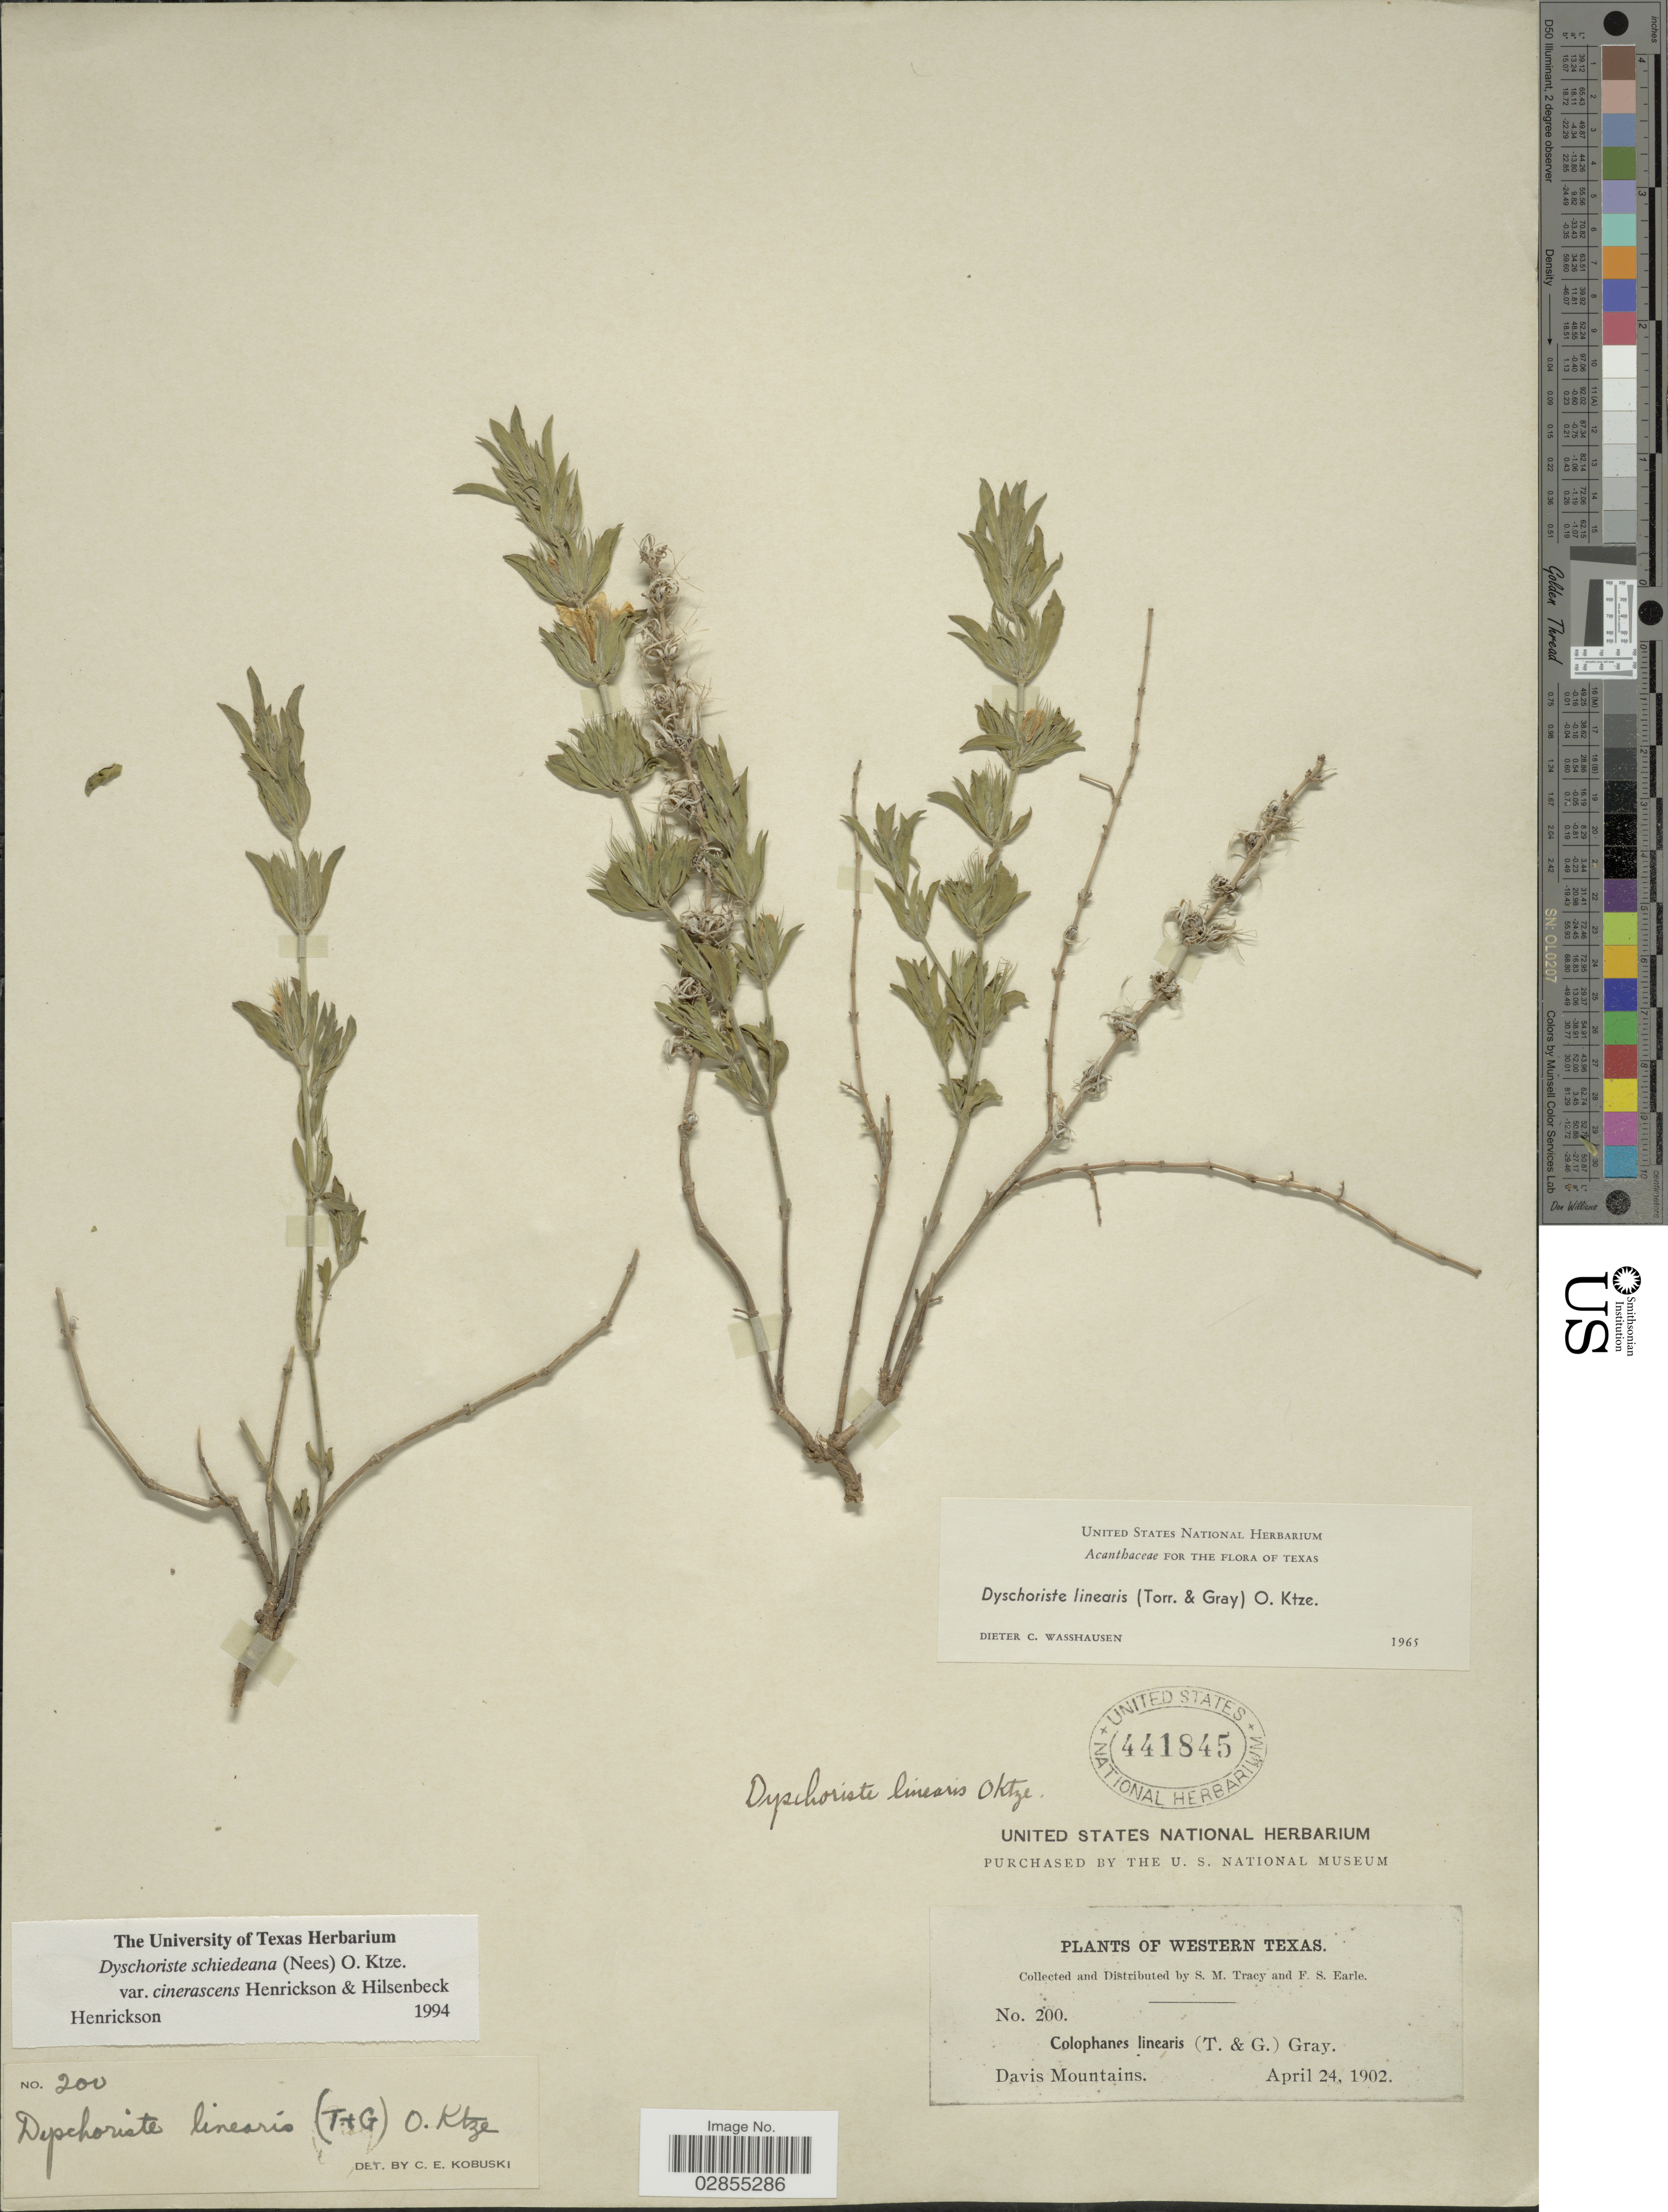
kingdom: Plantae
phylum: Tracheophyta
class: Magnoliopsida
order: Lamiales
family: Acanthaceae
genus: Dyschoriste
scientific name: Dyschoriste schiedeana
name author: (Nees) Kuntze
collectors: S. M. Tracy & F. S. Earle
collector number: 200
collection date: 1902-04-24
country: United States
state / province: Texas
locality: Western Texas. Davis Mountains.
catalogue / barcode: US 441845